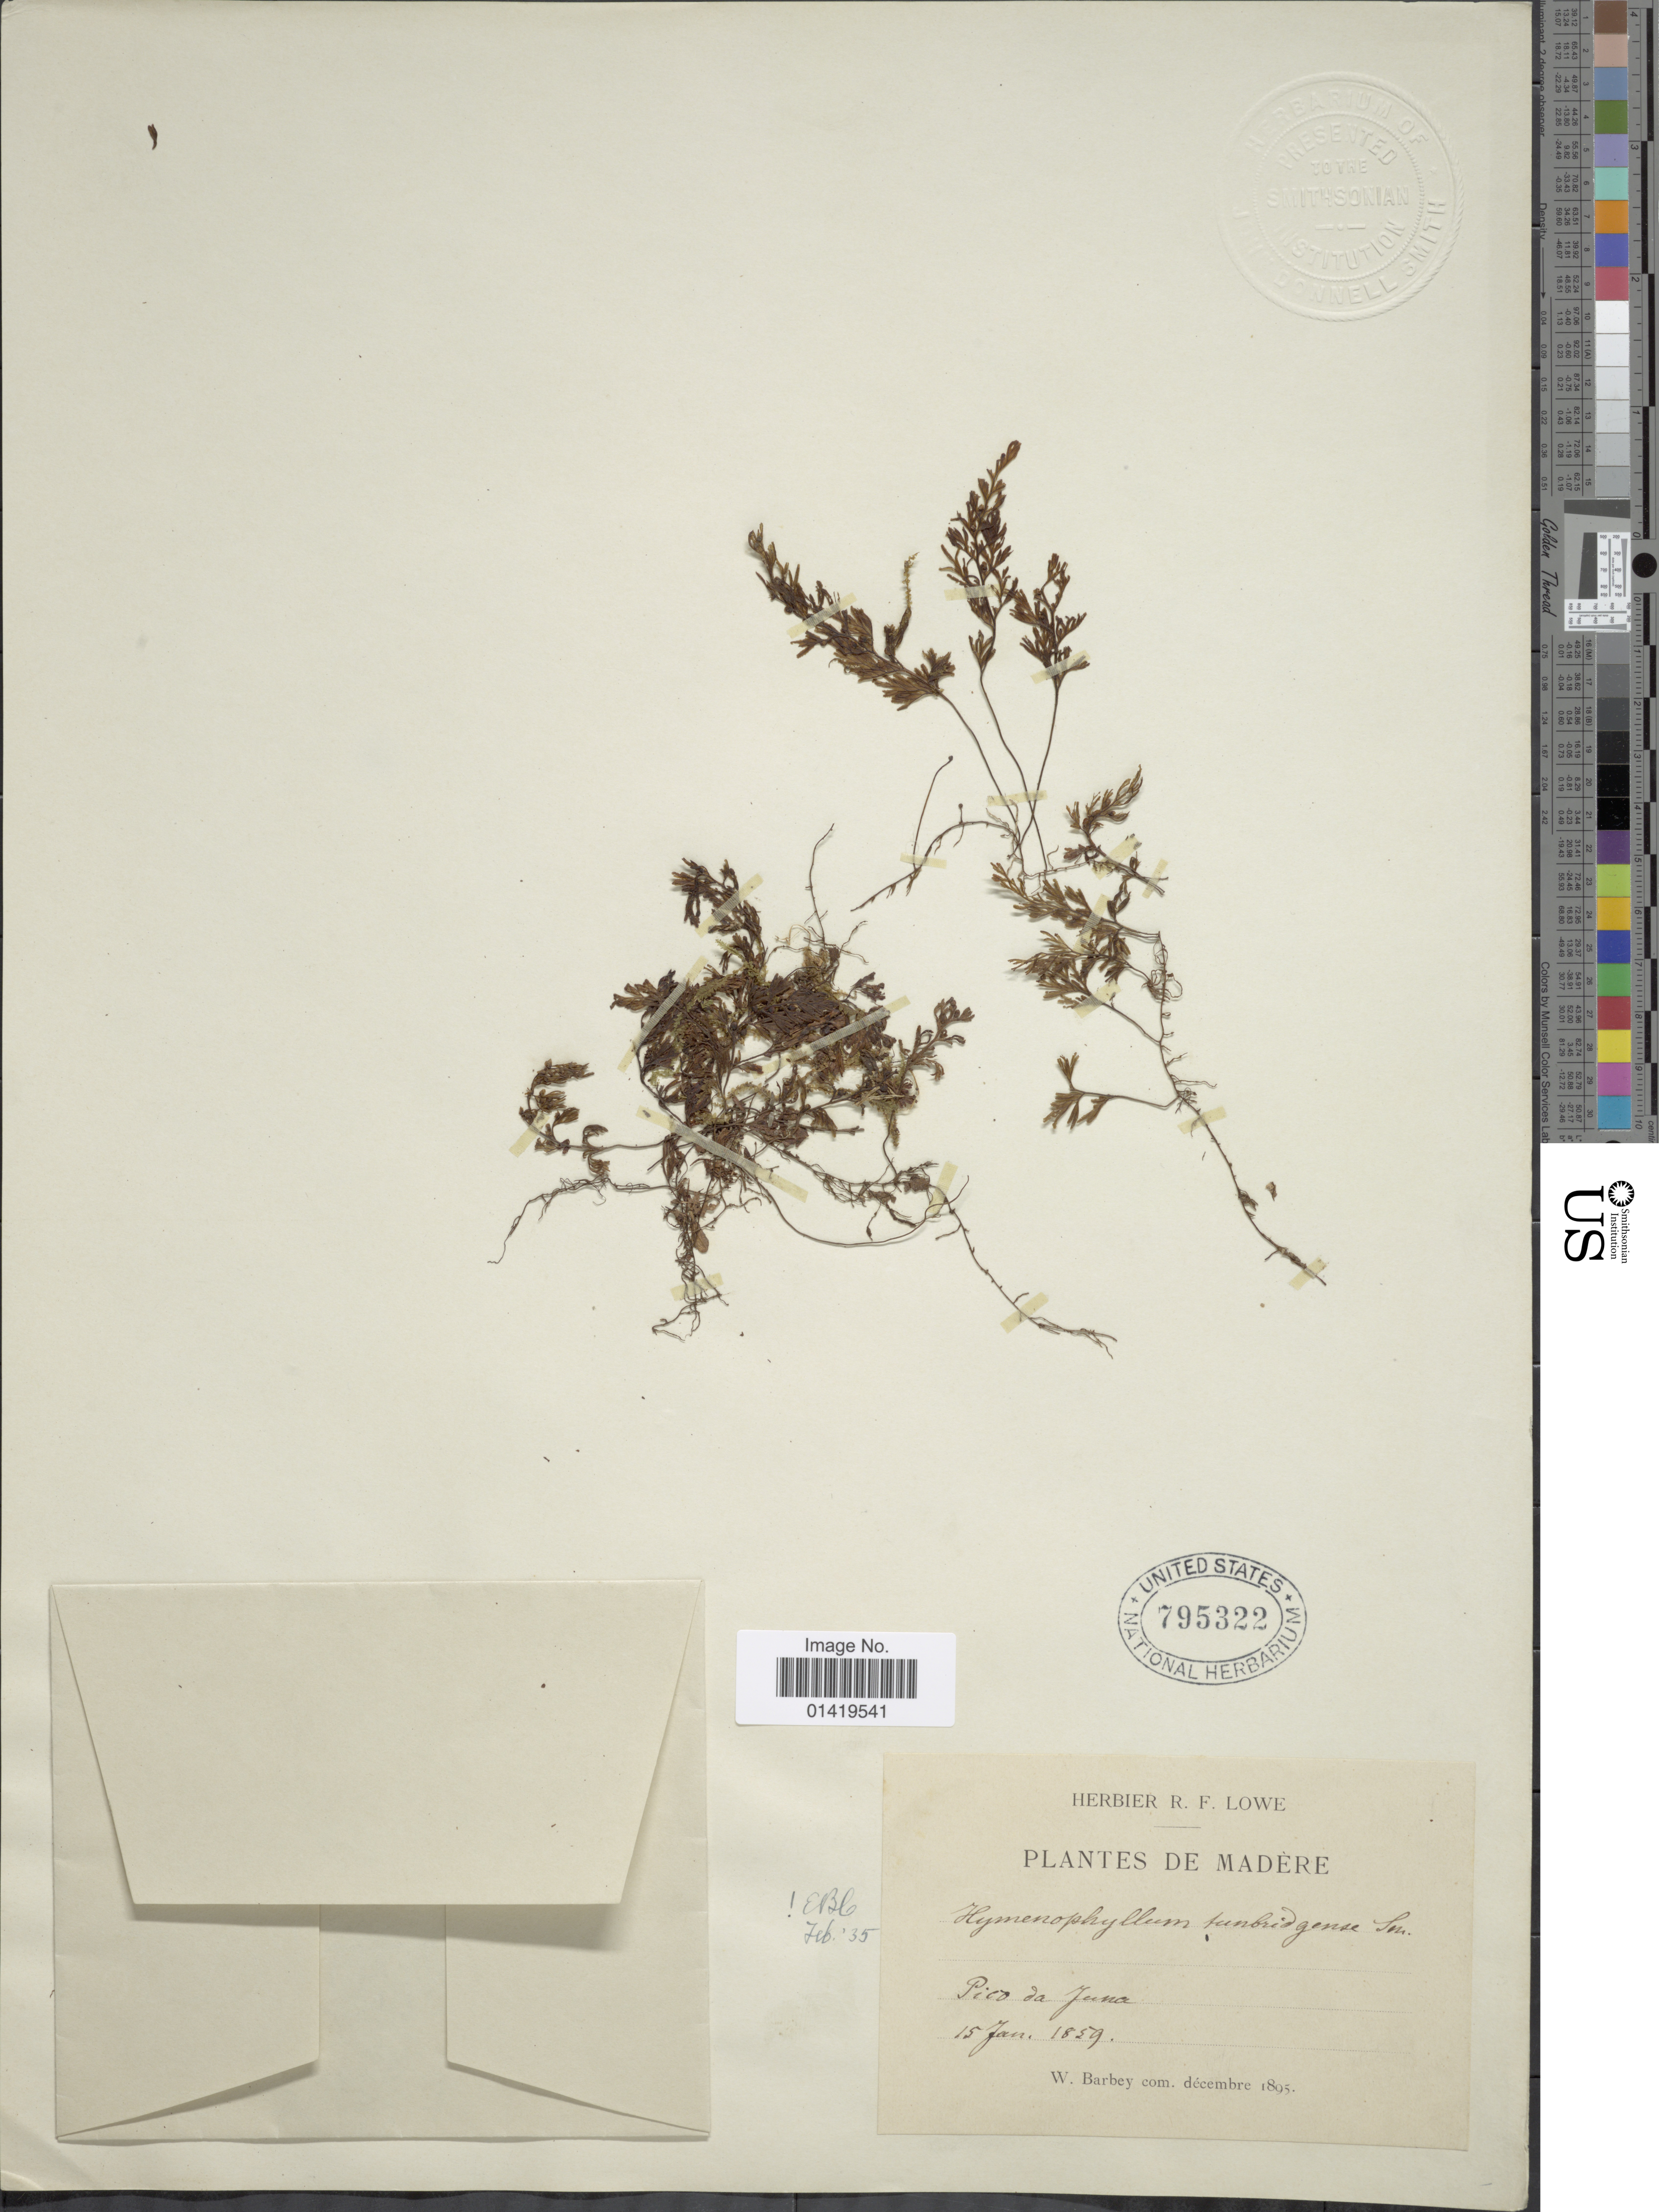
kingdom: Plantae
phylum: Tracheophyta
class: Polypodiopsida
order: Hymenophyllales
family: Hymenophyllaceae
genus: Hymenophyllum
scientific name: Hymenophyllum tunbrigense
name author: (L.) Small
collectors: ex herb. R. F. Lowe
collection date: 1859-01-15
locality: Pico da Juna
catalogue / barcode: US 795322